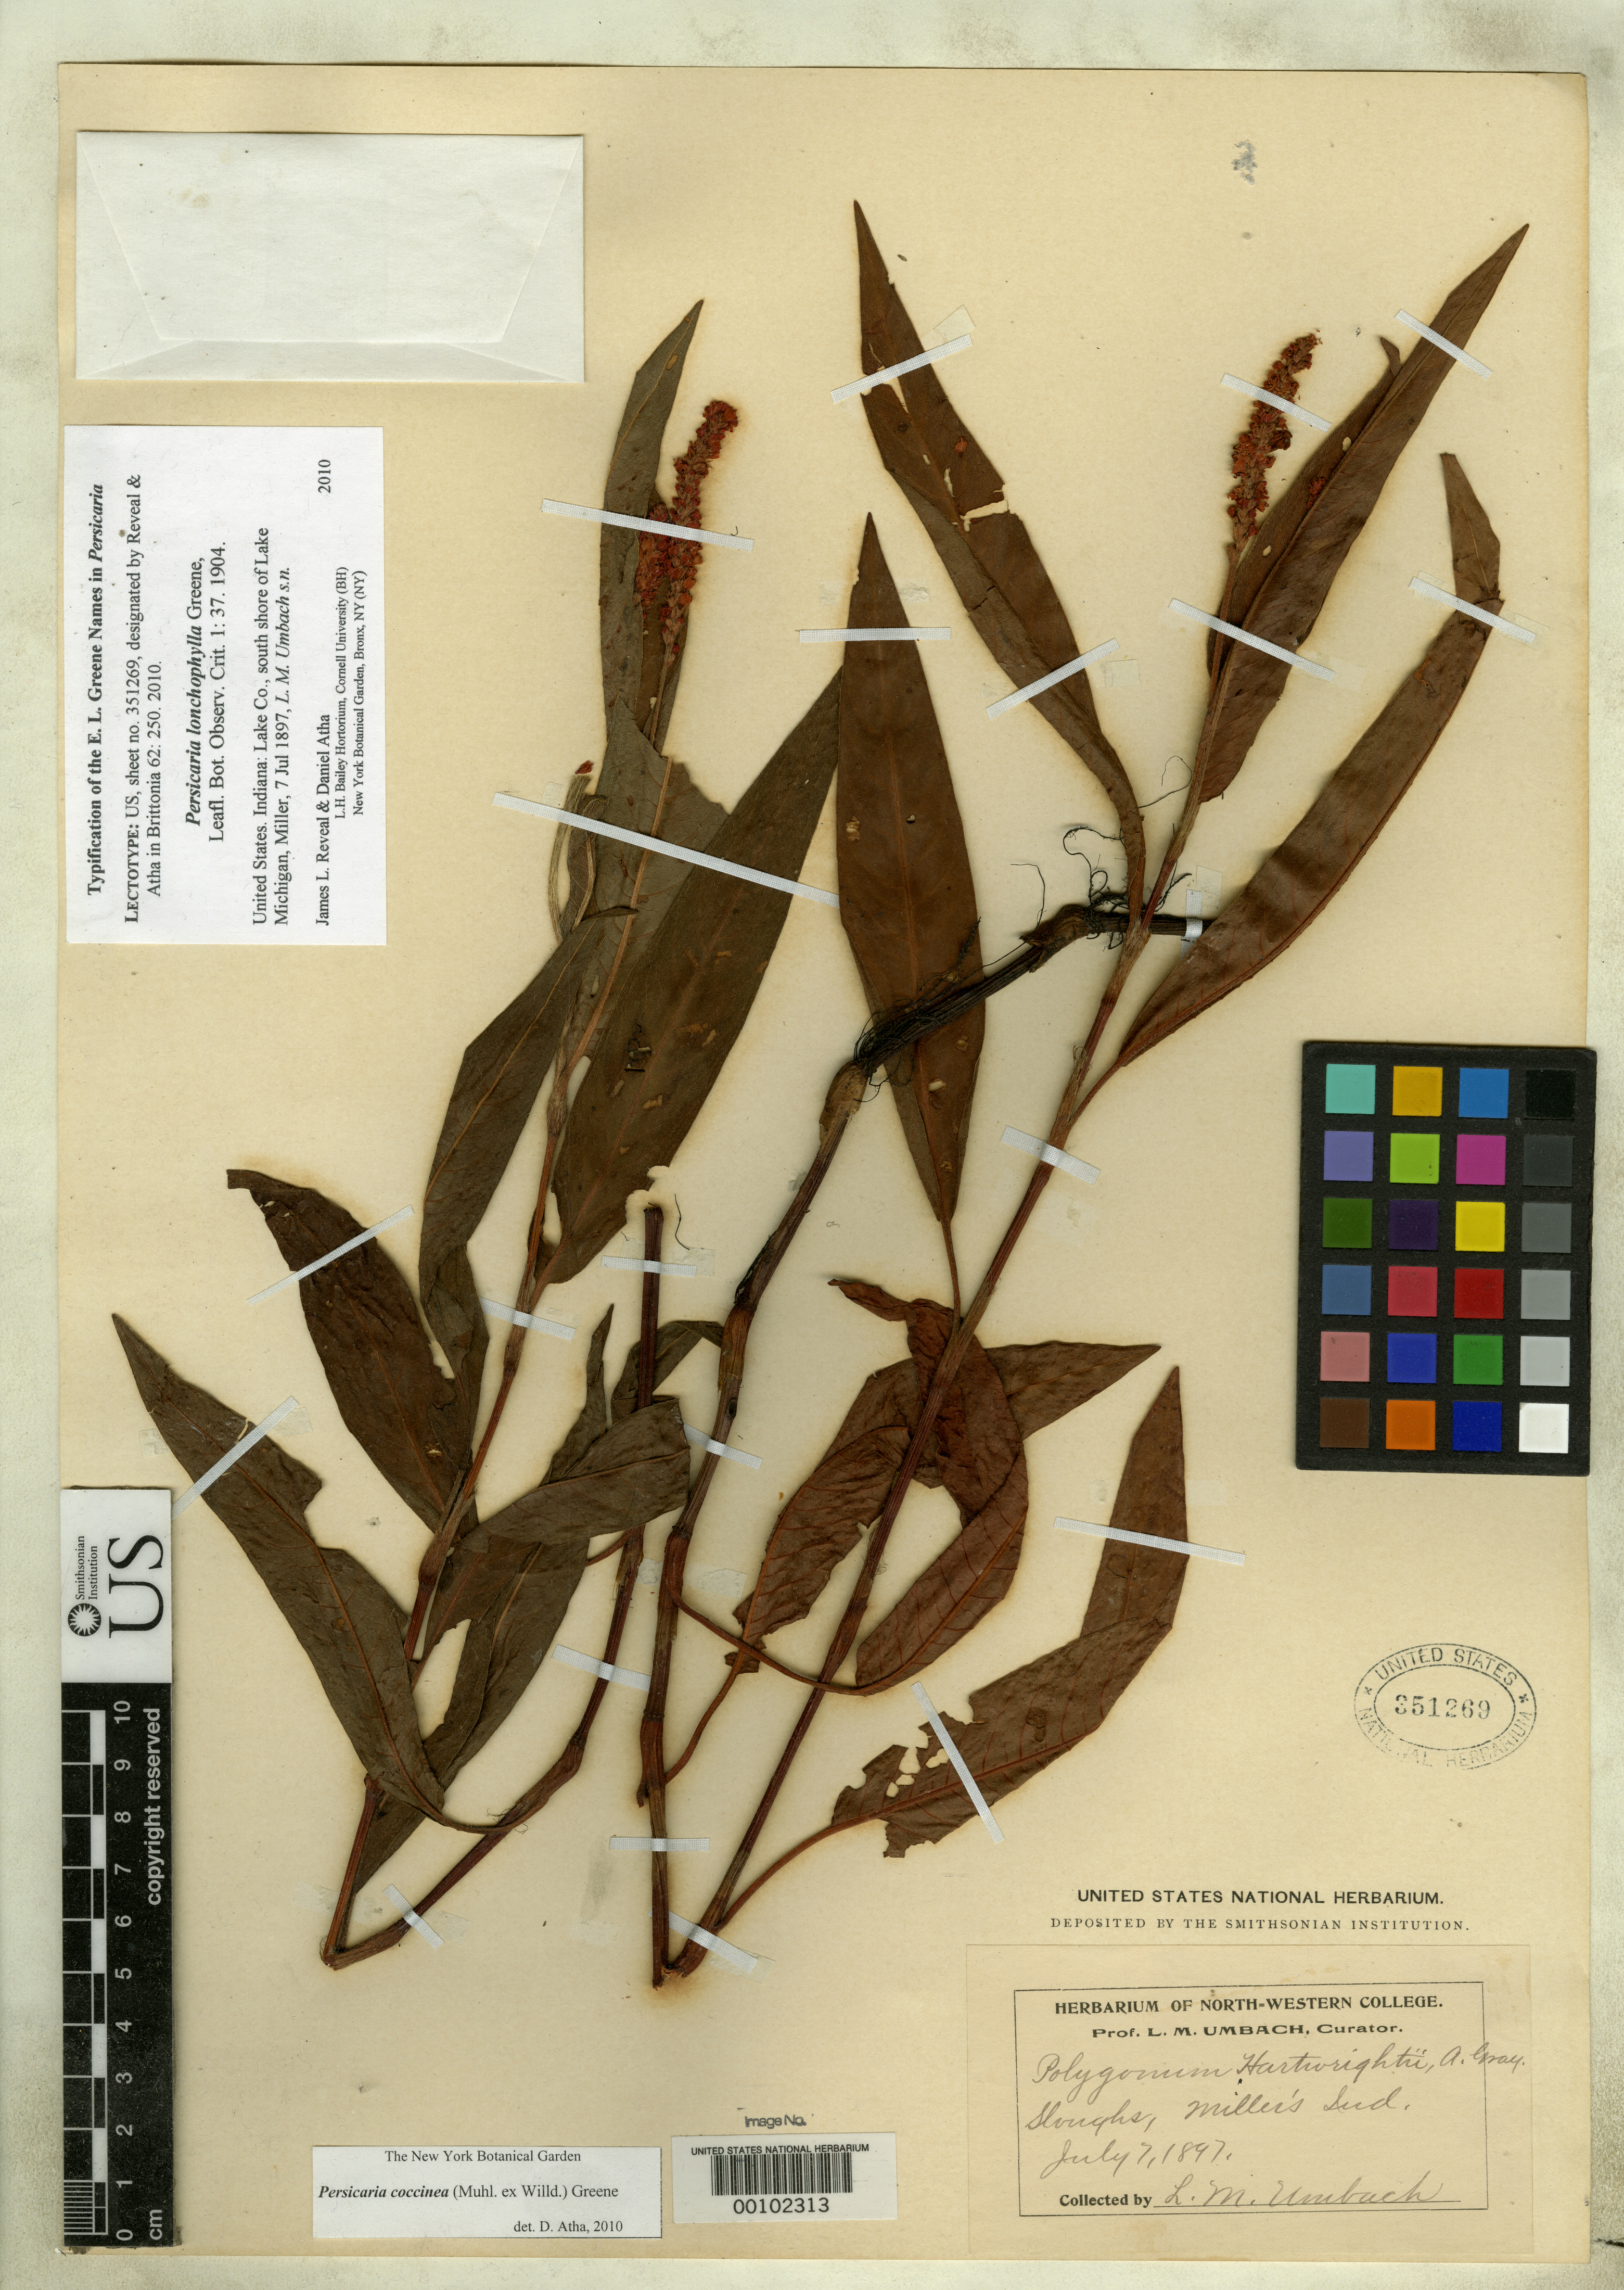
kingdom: Plantae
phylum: Tracheophyta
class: Magnoliopsida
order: Caryophyllales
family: Polygonaceae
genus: Persicaria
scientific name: Persicaria lonchophylla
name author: Greene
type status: Lectotype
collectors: L. M. Umbach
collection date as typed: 07 Jul 1897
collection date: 1897-07-07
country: United States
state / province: Indiana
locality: Sloughs, Miller's Ind. [Protologue, "near the southern shore of Lake Michigan, at Miller, Ind."]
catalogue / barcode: US 351269